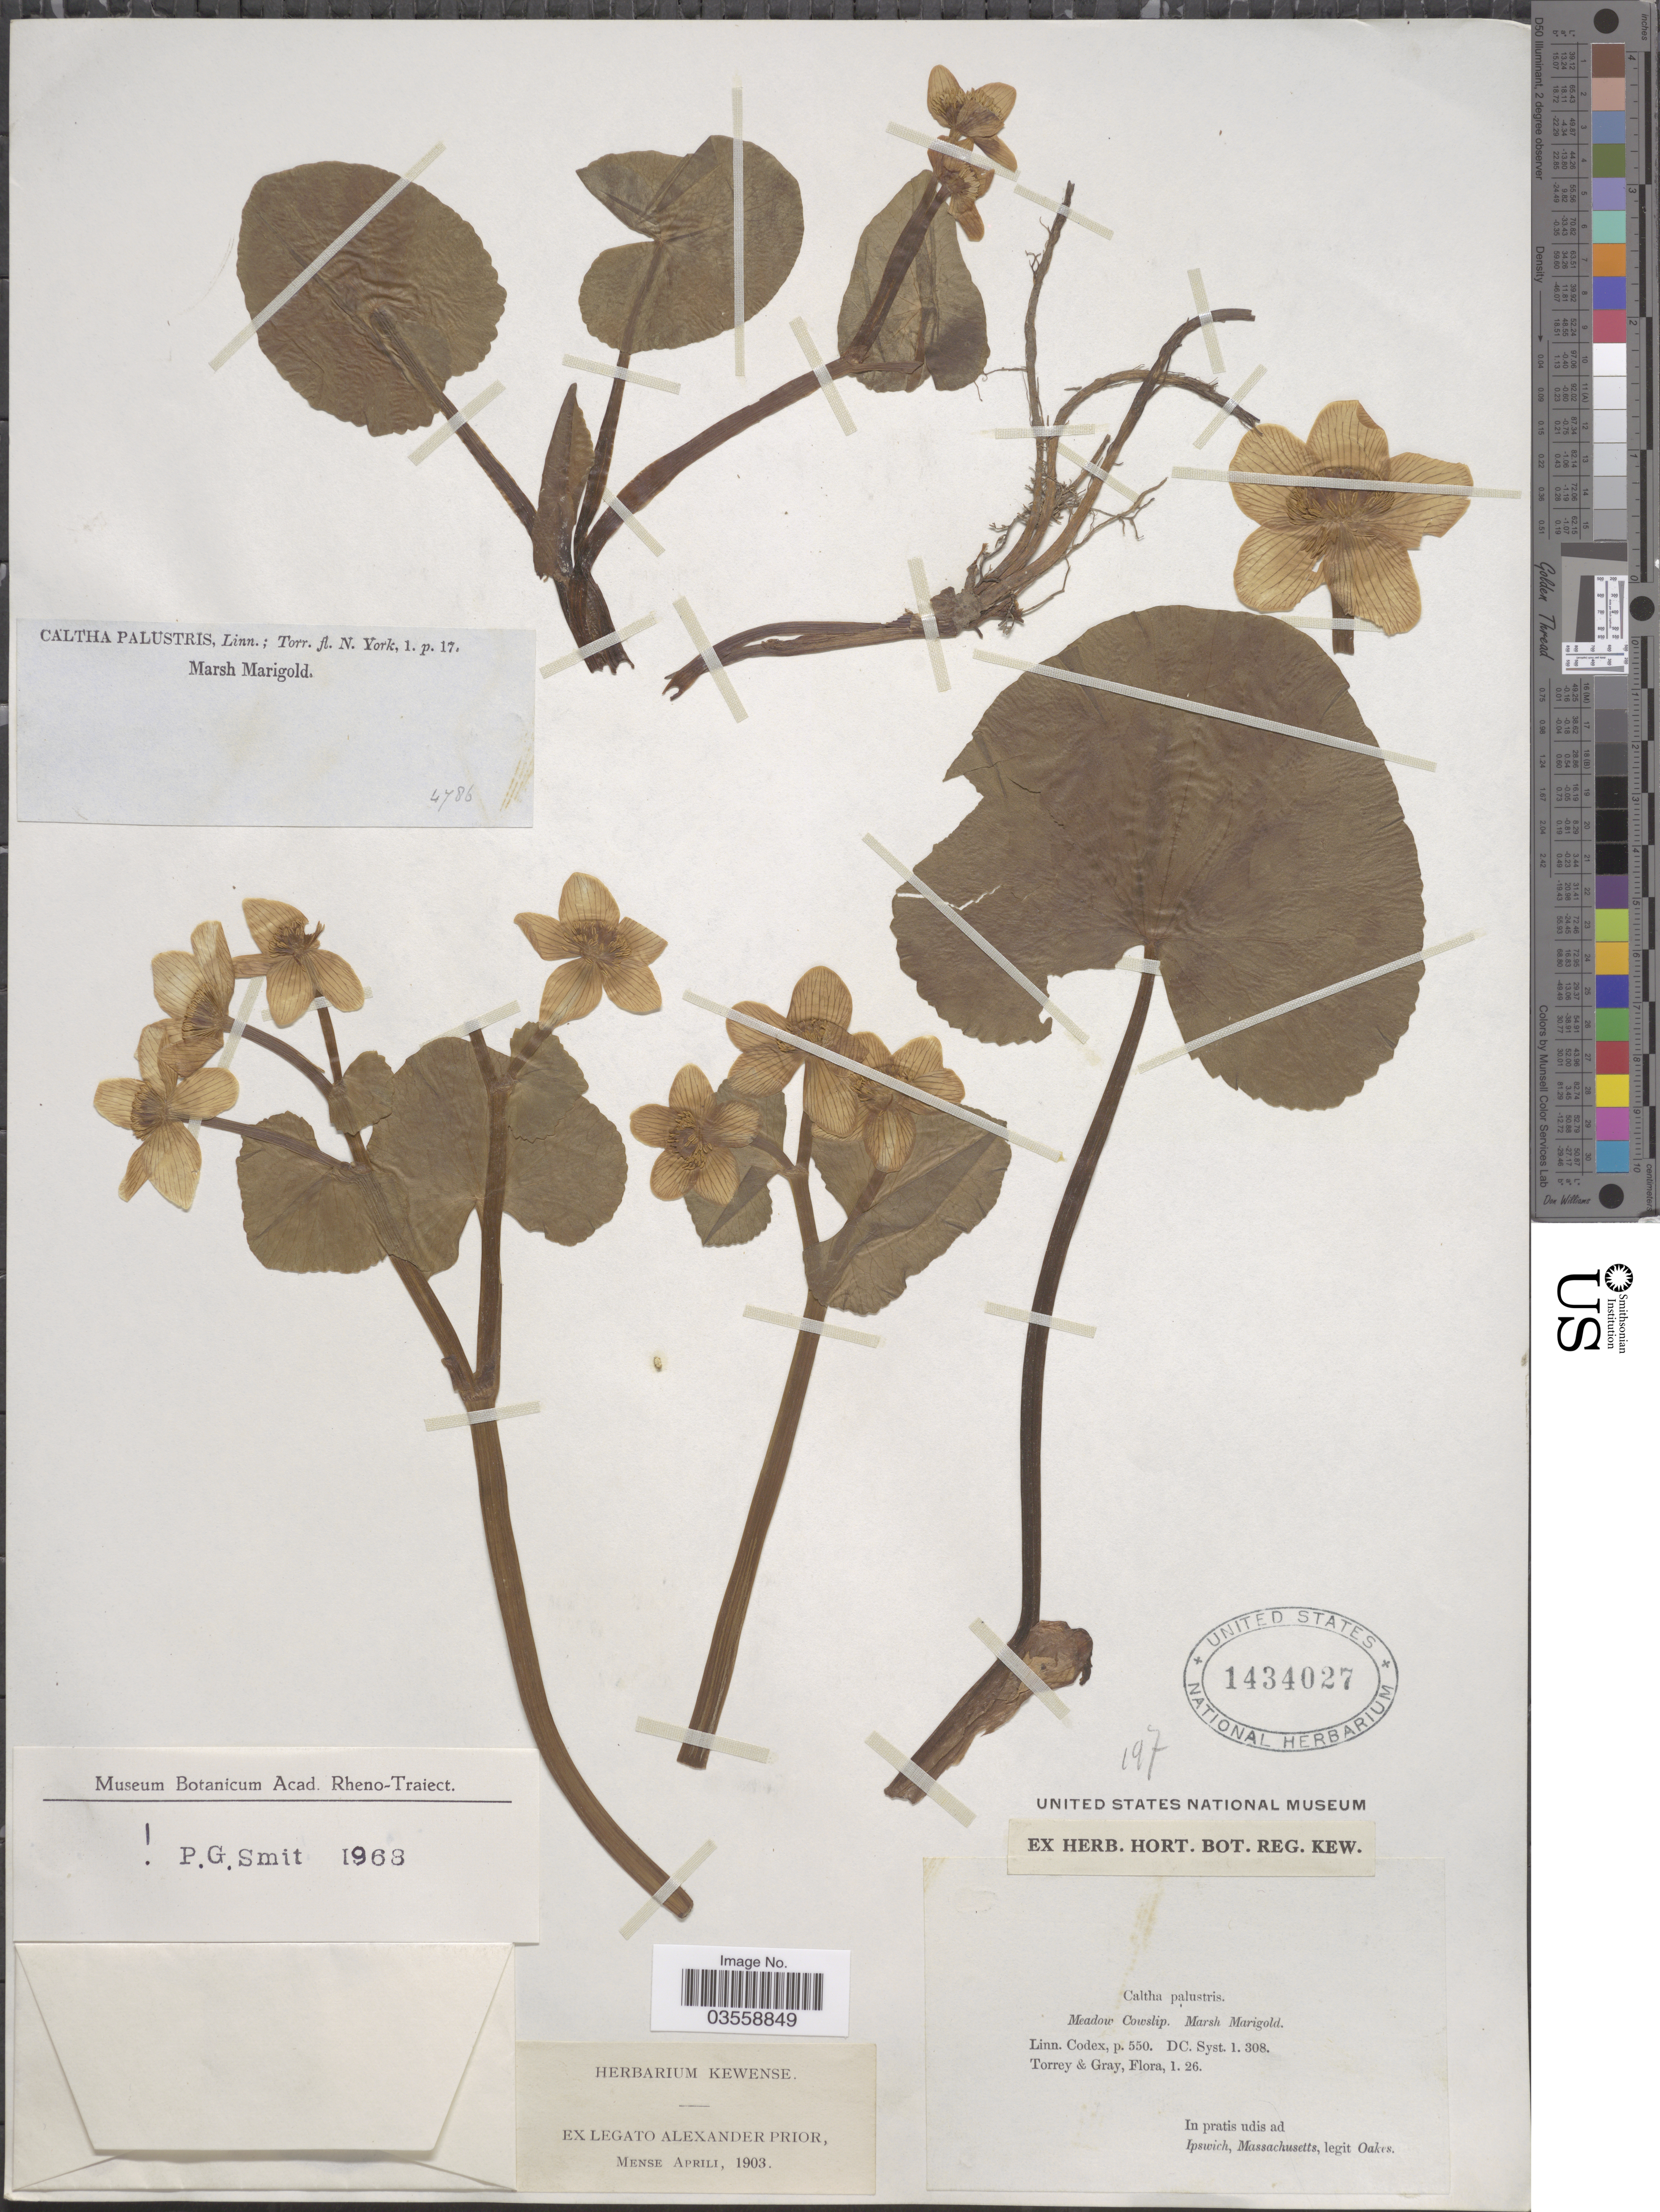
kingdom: Plantae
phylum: Tracheophyta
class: Magnoliopsida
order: Ranunculales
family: Ranunculaceae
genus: Caltha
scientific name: Caltha palustris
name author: L.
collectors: -. Oakes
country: United States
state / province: Massachusetts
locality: Ipswich.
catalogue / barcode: US 1434027